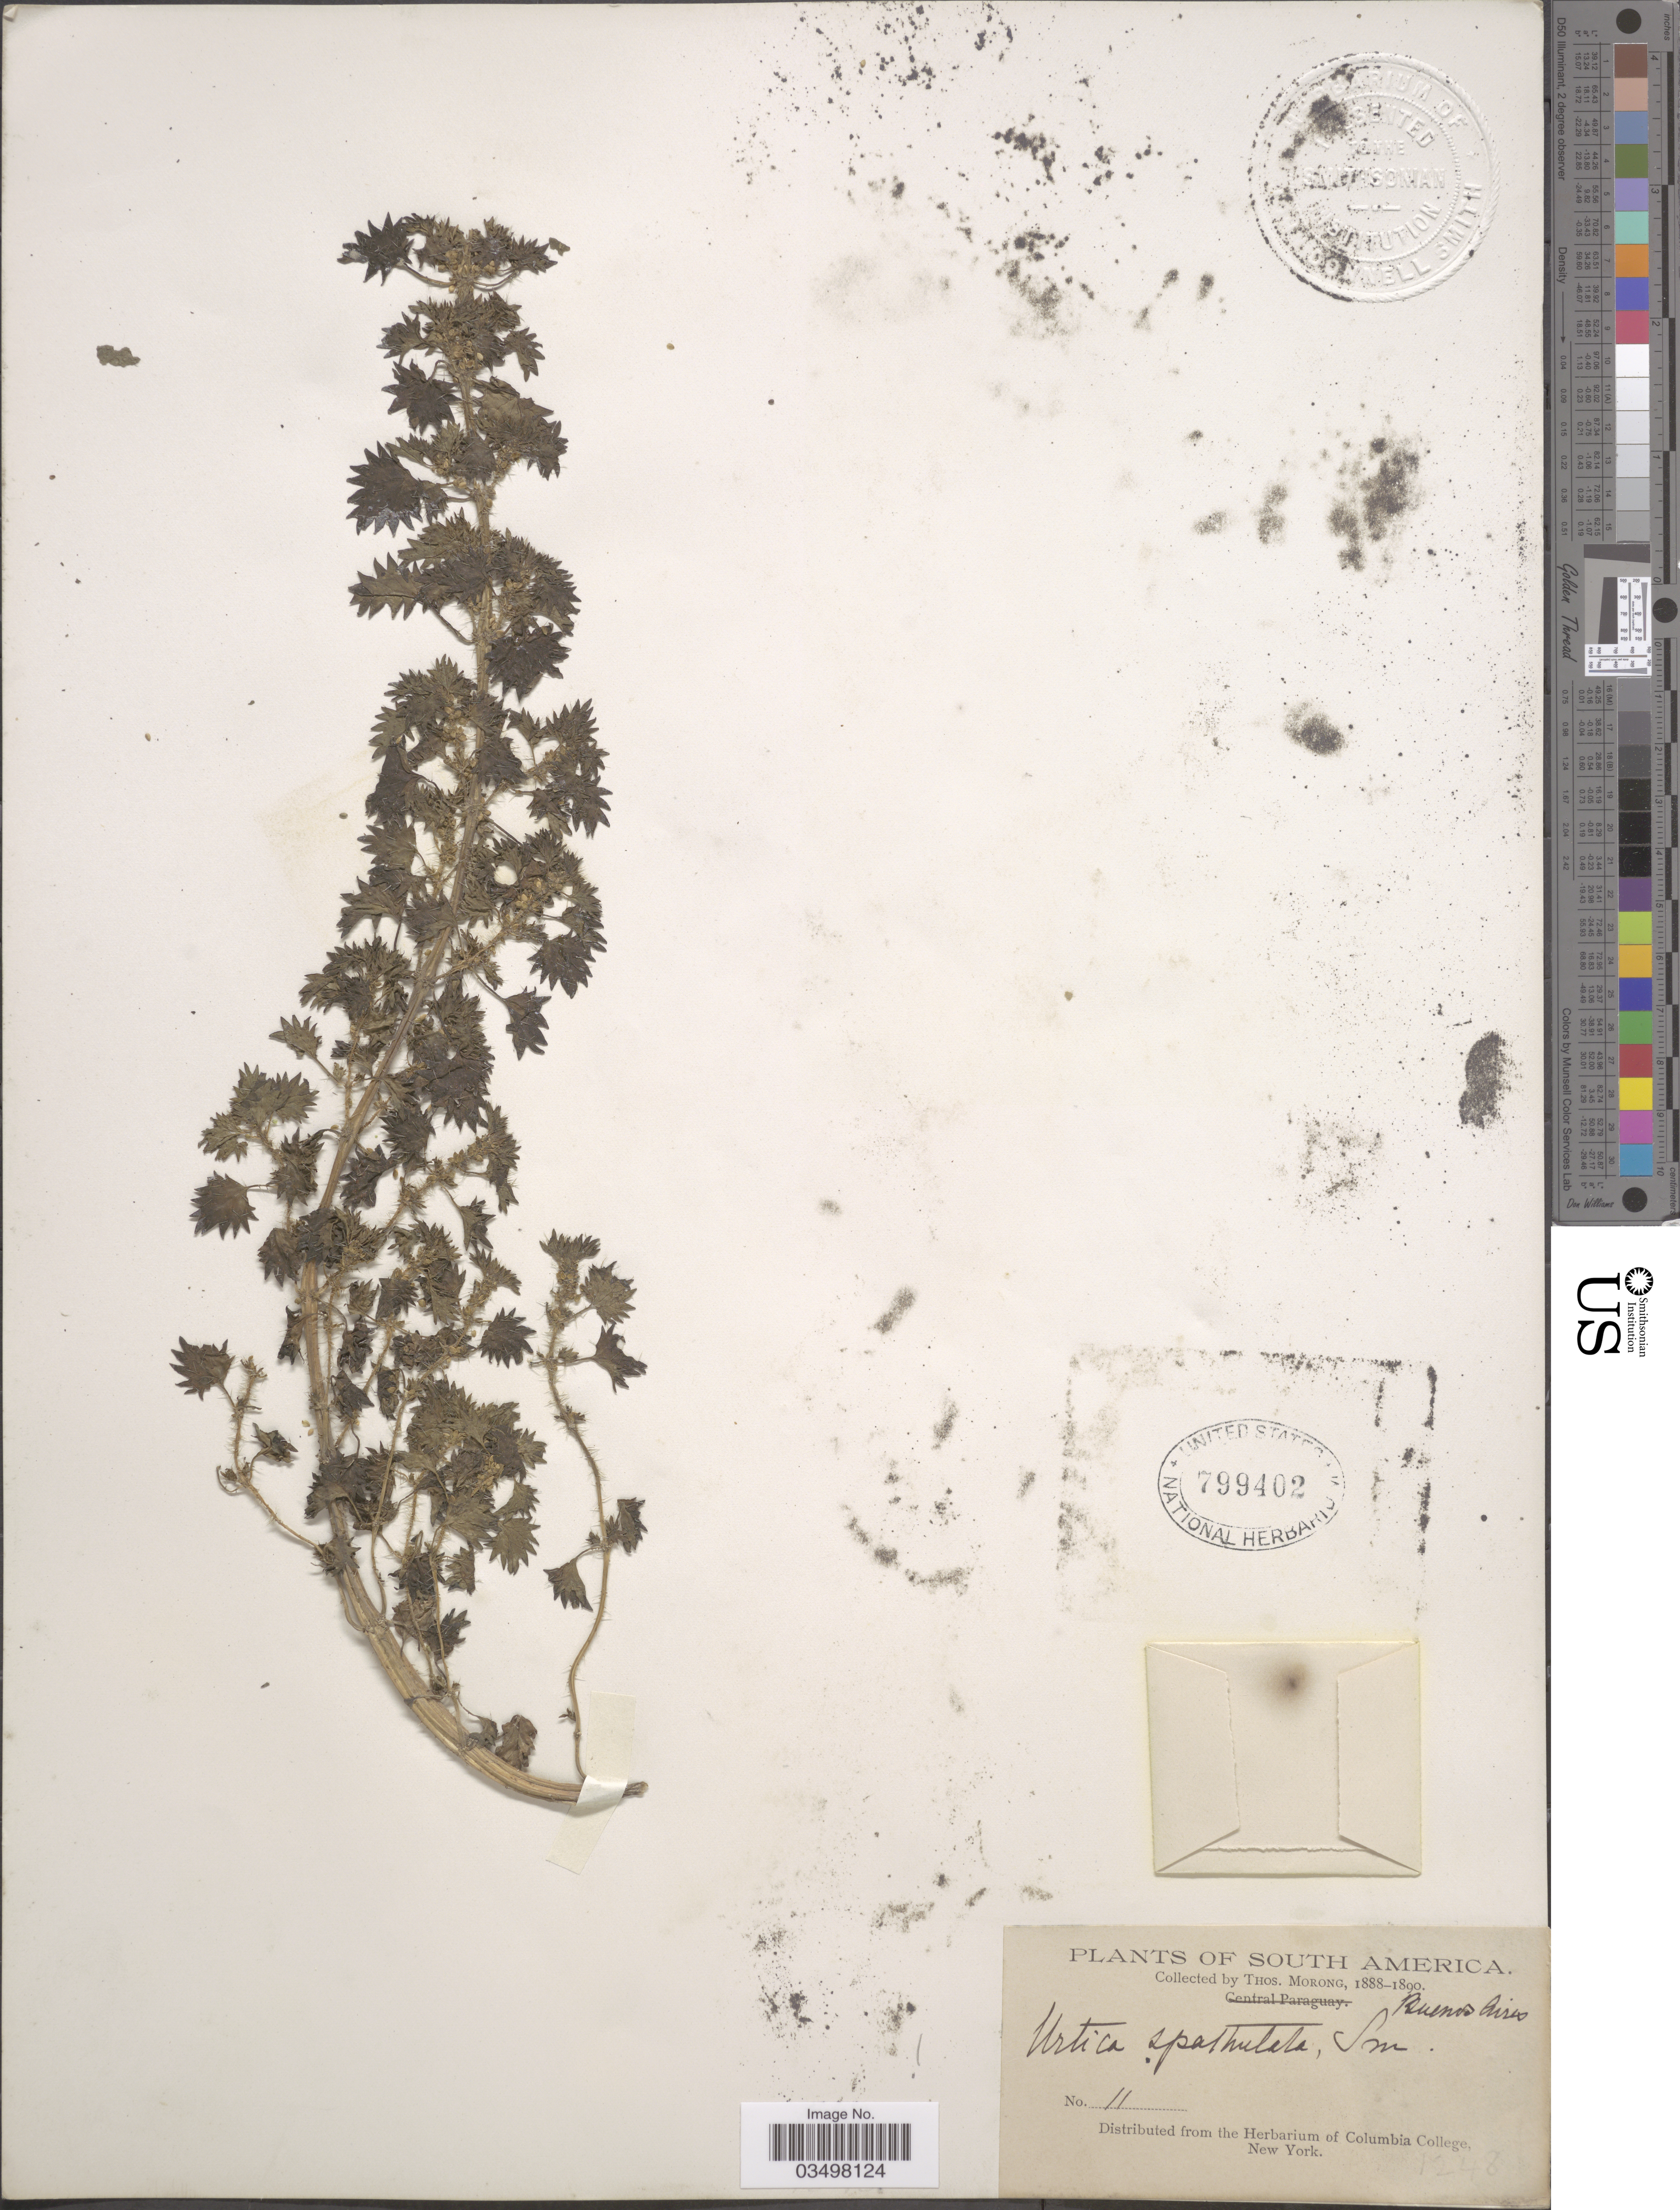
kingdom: Plantae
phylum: Tracheophyta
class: Magnoliopsida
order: Rosales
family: Urticaceae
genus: Urtica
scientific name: Urtica spathulata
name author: Sm.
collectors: ex herb. T. Morong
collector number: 11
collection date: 1888/1890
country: Argentina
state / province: Buenos Aires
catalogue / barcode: US 799402